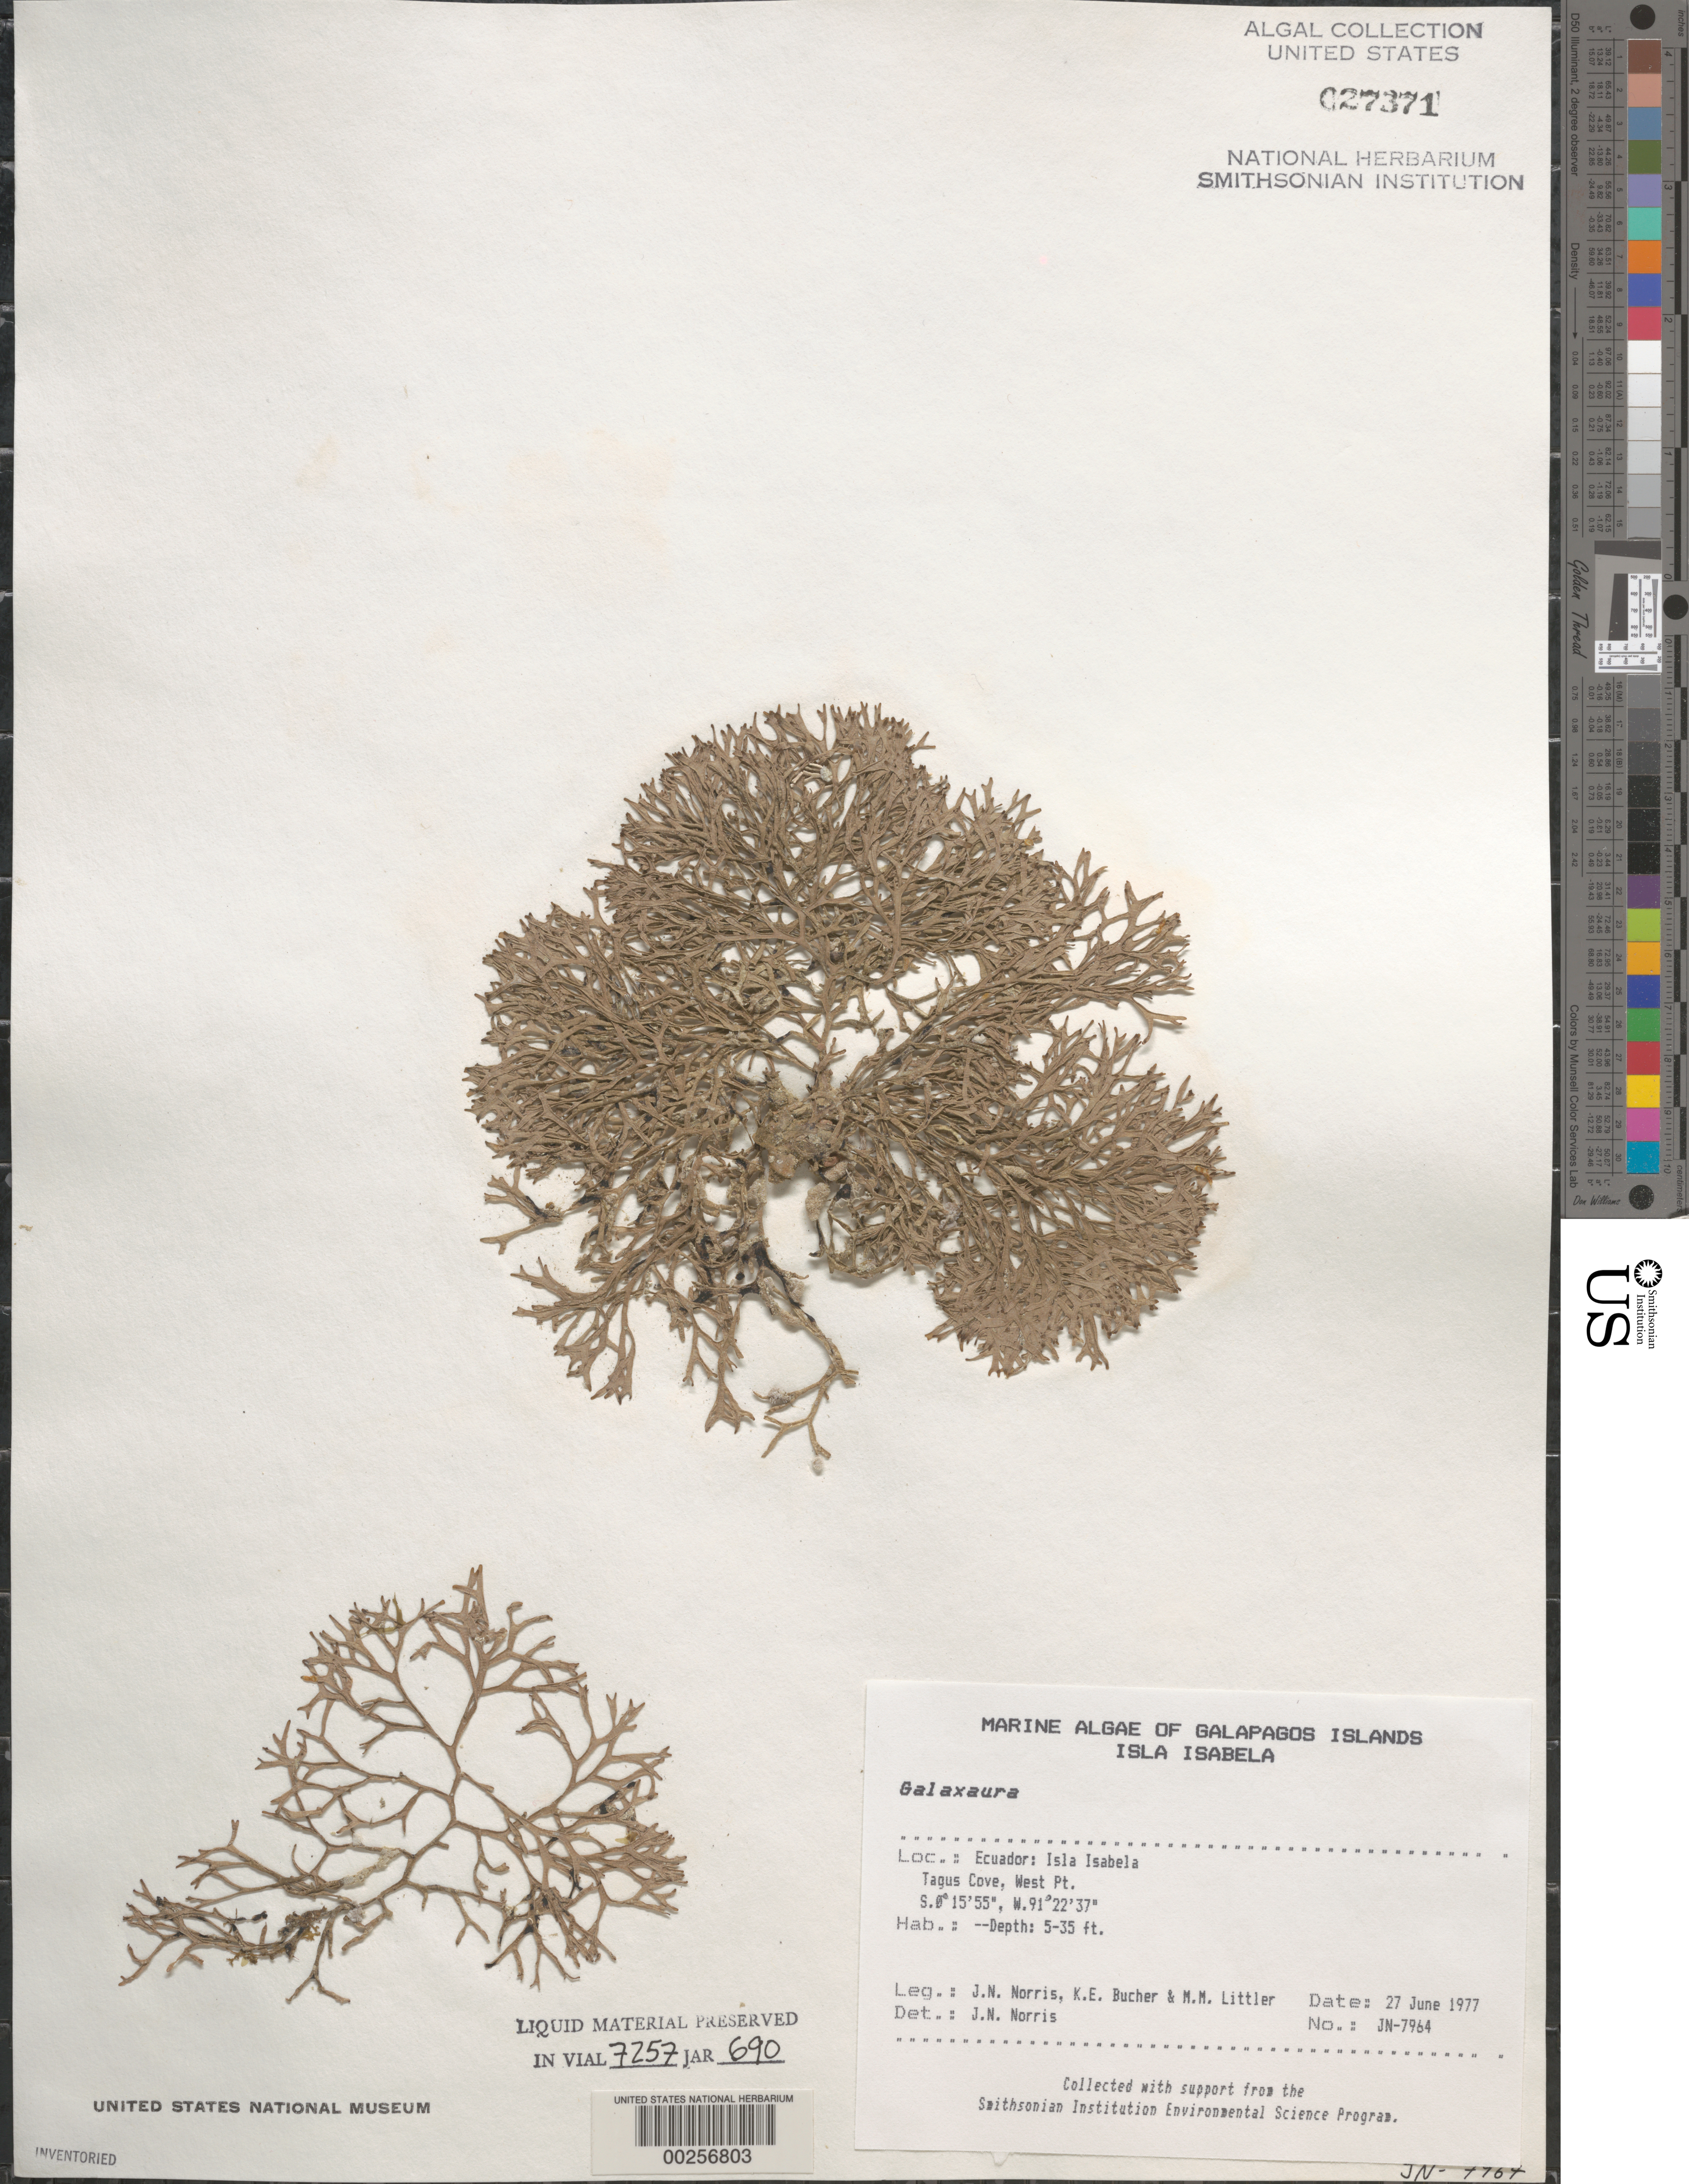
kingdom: Plantae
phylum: Rhodophyta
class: Florideophyceae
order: Nemaliales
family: Galaxauraceae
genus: Galaxaura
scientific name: Galaxaura sp.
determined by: Norris, James N.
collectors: J. N. Norris, K. E. Bucher & M. M. Littler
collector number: JN-7964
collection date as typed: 27 Jun 1977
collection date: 1977-06-27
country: Ecuador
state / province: Colón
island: Isabela [Albemarle]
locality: Tagus Cove, West Point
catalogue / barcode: US 27371